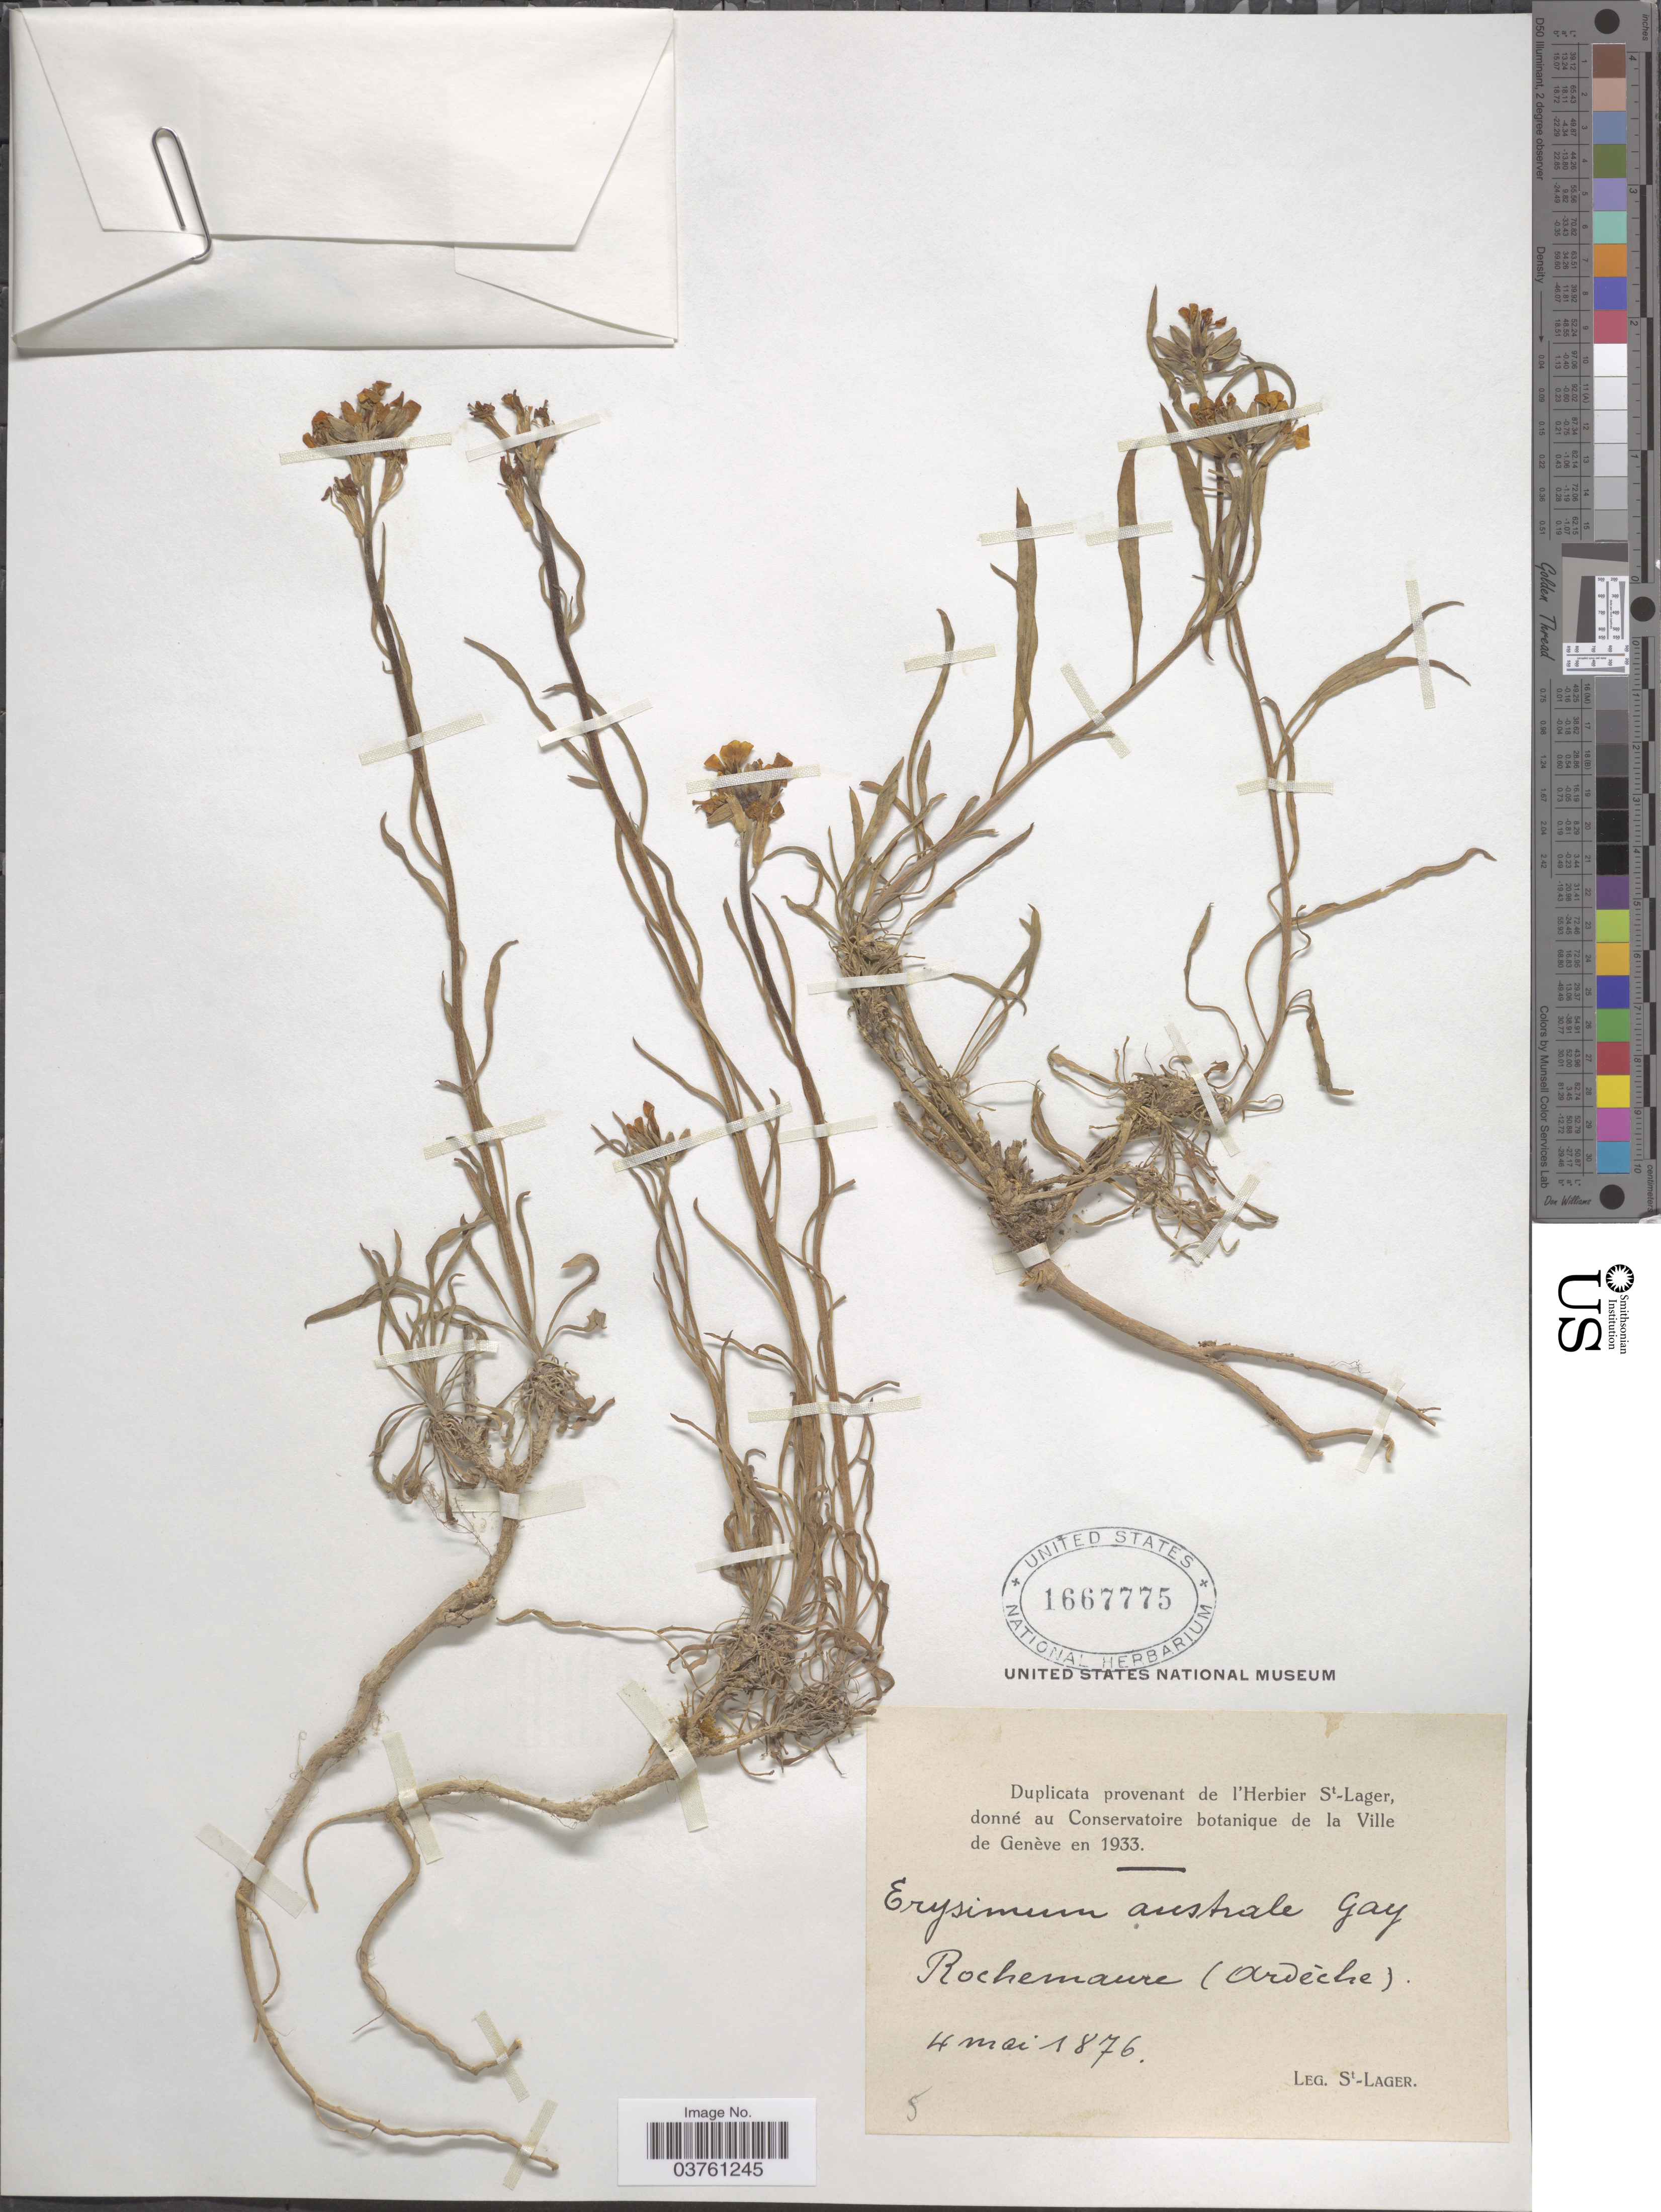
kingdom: Plantae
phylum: Tracheophyta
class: Magnoliopsida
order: Brassicales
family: Brassicaceae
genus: Erysimum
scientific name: Erysimum australe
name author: Heldr. ex Boiss.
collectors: -. St. Lager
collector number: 5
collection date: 1876-05-04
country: France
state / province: Auvergne-Rhône-Alpes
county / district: Ardèche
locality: Rochemaure (Ardéche).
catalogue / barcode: US 1667775